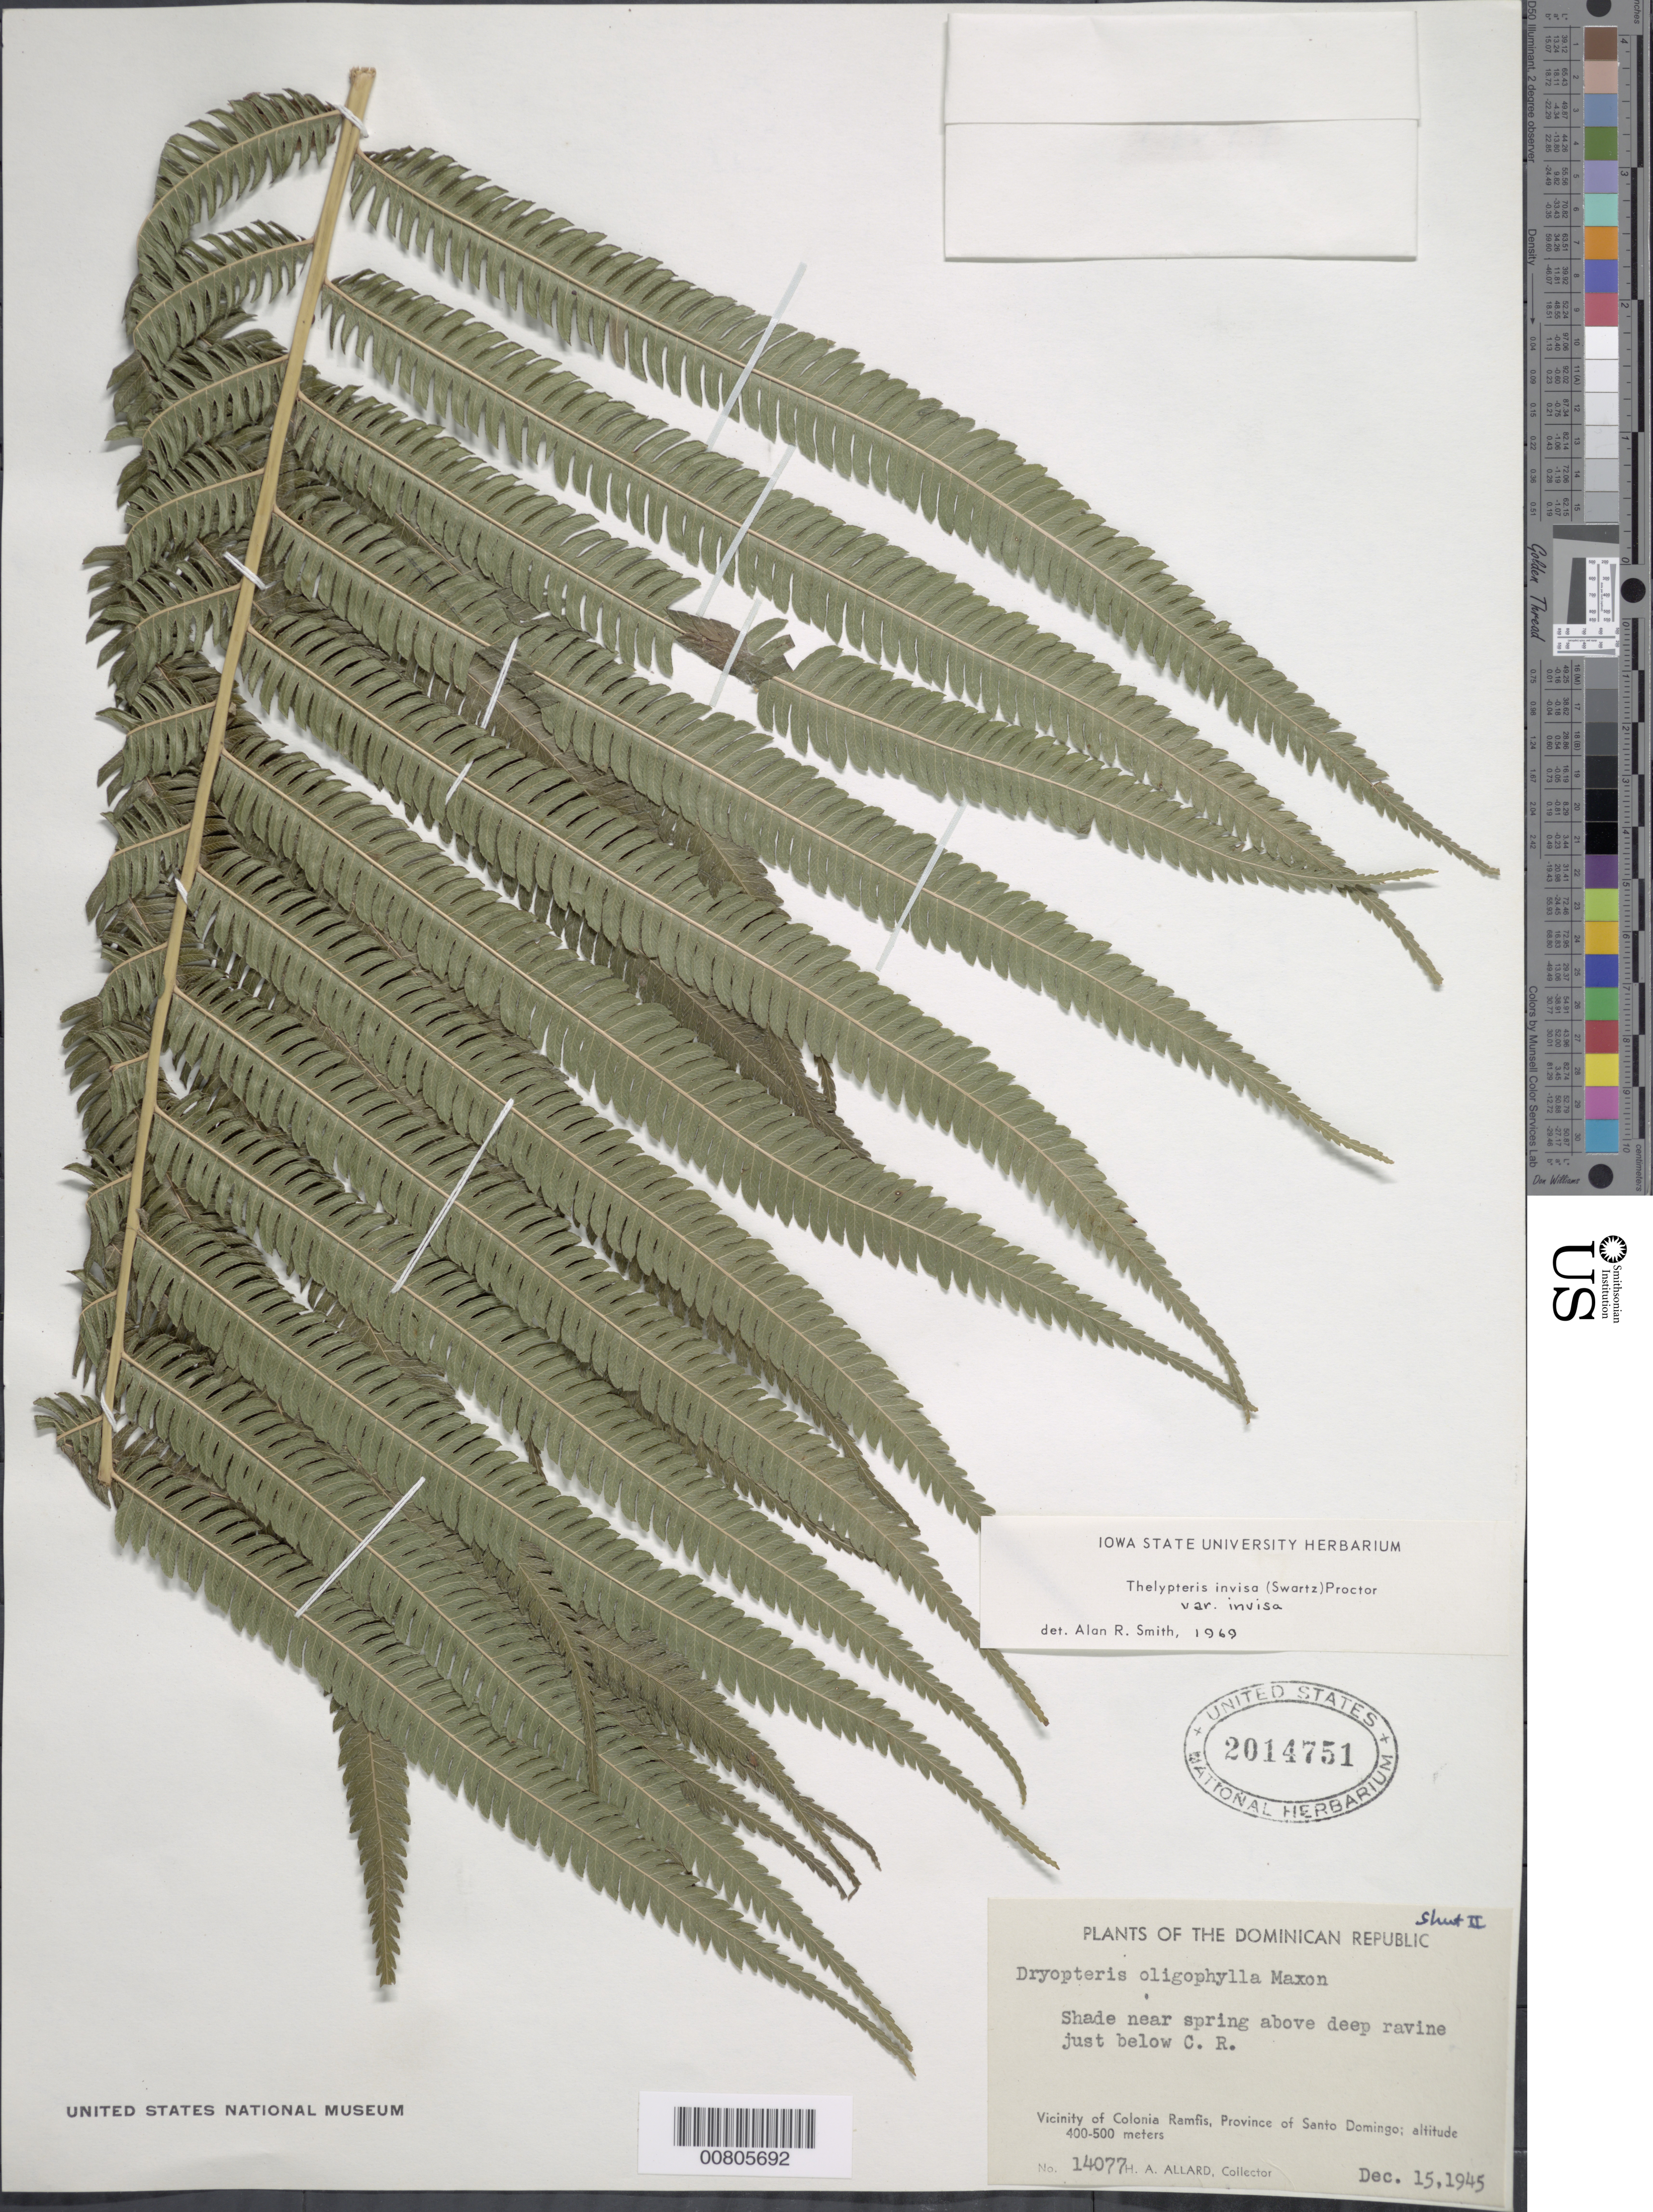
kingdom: Plantae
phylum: Tracheophyta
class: Polypodiopsida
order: Polypodiales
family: Thelypteridaceae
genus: Cyclosorus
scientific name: Cyclosorus grandis (A.R. Sm.) comb. nov., ined 2015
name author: (A.R. Sm.)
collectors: H. A. Allard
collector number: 10477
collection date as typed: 15 Dec 1945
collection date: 1945-12-15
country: Dominican Republic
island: Hispaniola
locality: Prov. Santo Domingo, just below Colonia Ramfis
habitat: Shade near spring above deep ravine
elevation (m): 400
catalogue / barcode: US 2014751